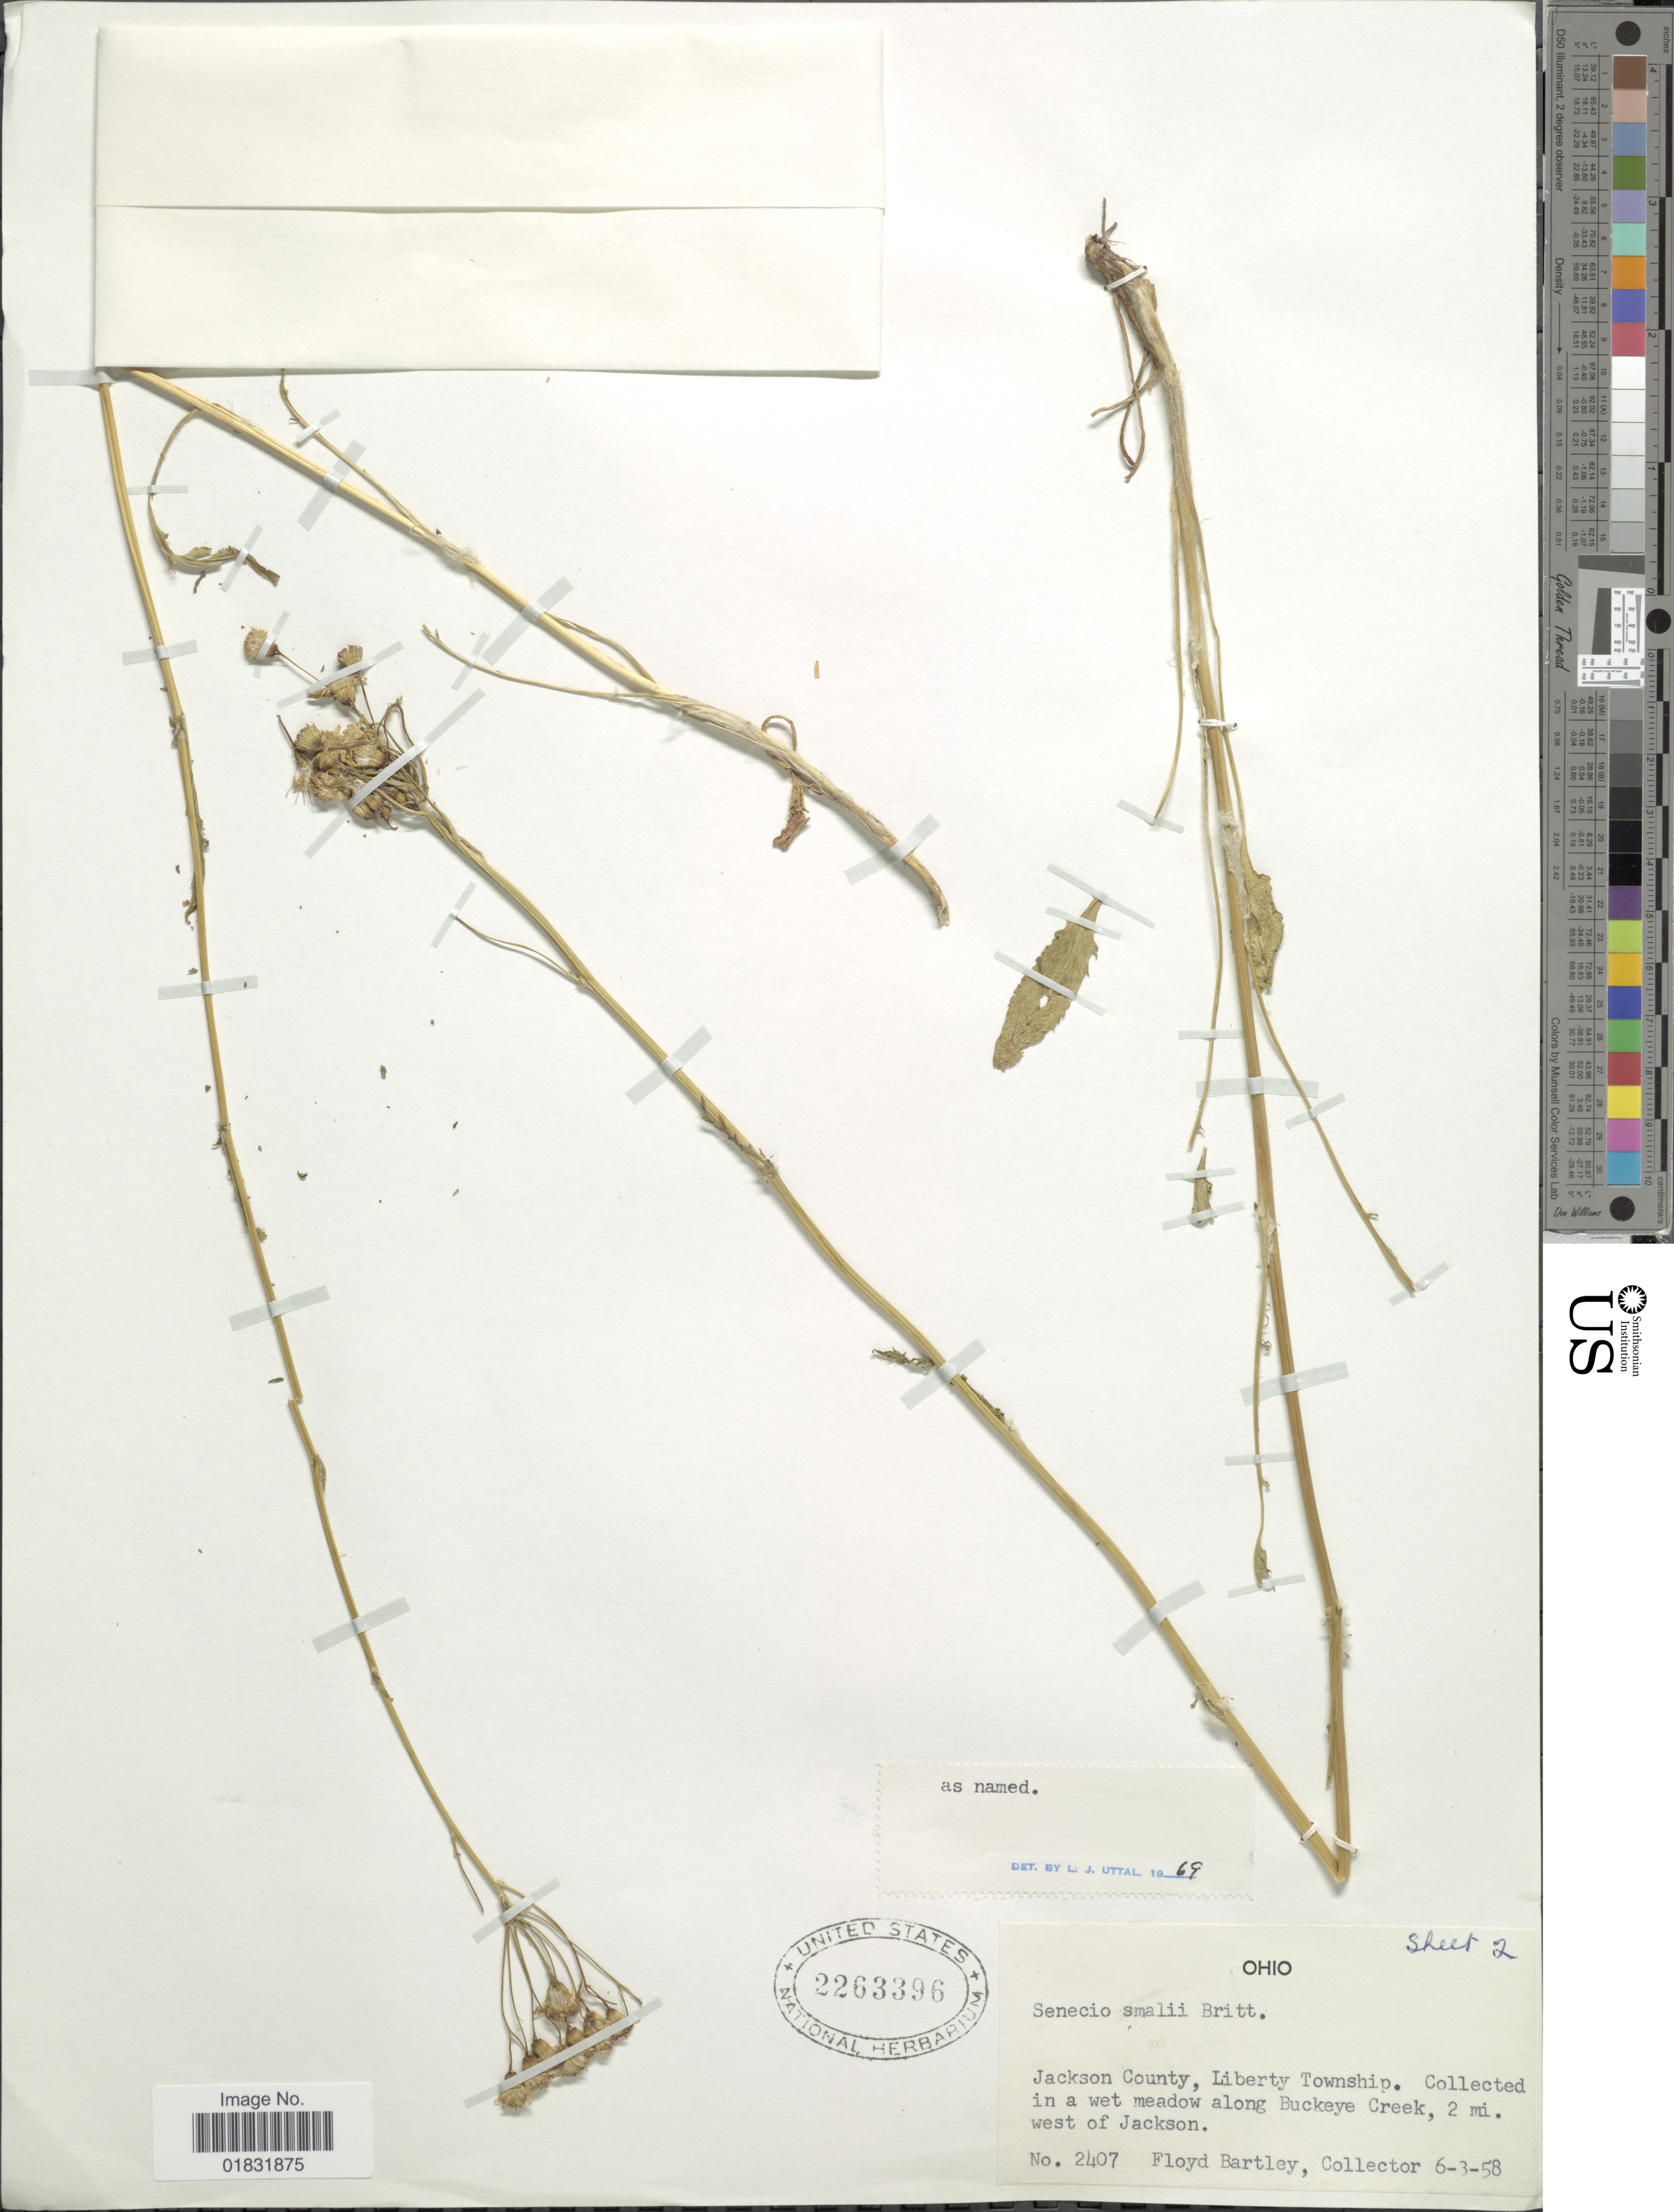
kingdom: Plantae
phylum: Tracheophyta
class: Magnoliopsida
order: Asterales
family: Asteraceae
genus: Packera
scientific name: Packera smallii Britton comb ined.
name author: Britton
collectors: F. Bartley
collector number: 2407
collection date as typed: Transcribed d/m/y: 3/6/58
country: United States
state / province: Ohio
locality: Jackson County, Liberty Township. Collected in a wet meadow along Buckeye Creek, 2 mi. west of Jackson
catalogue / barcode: US 2263396